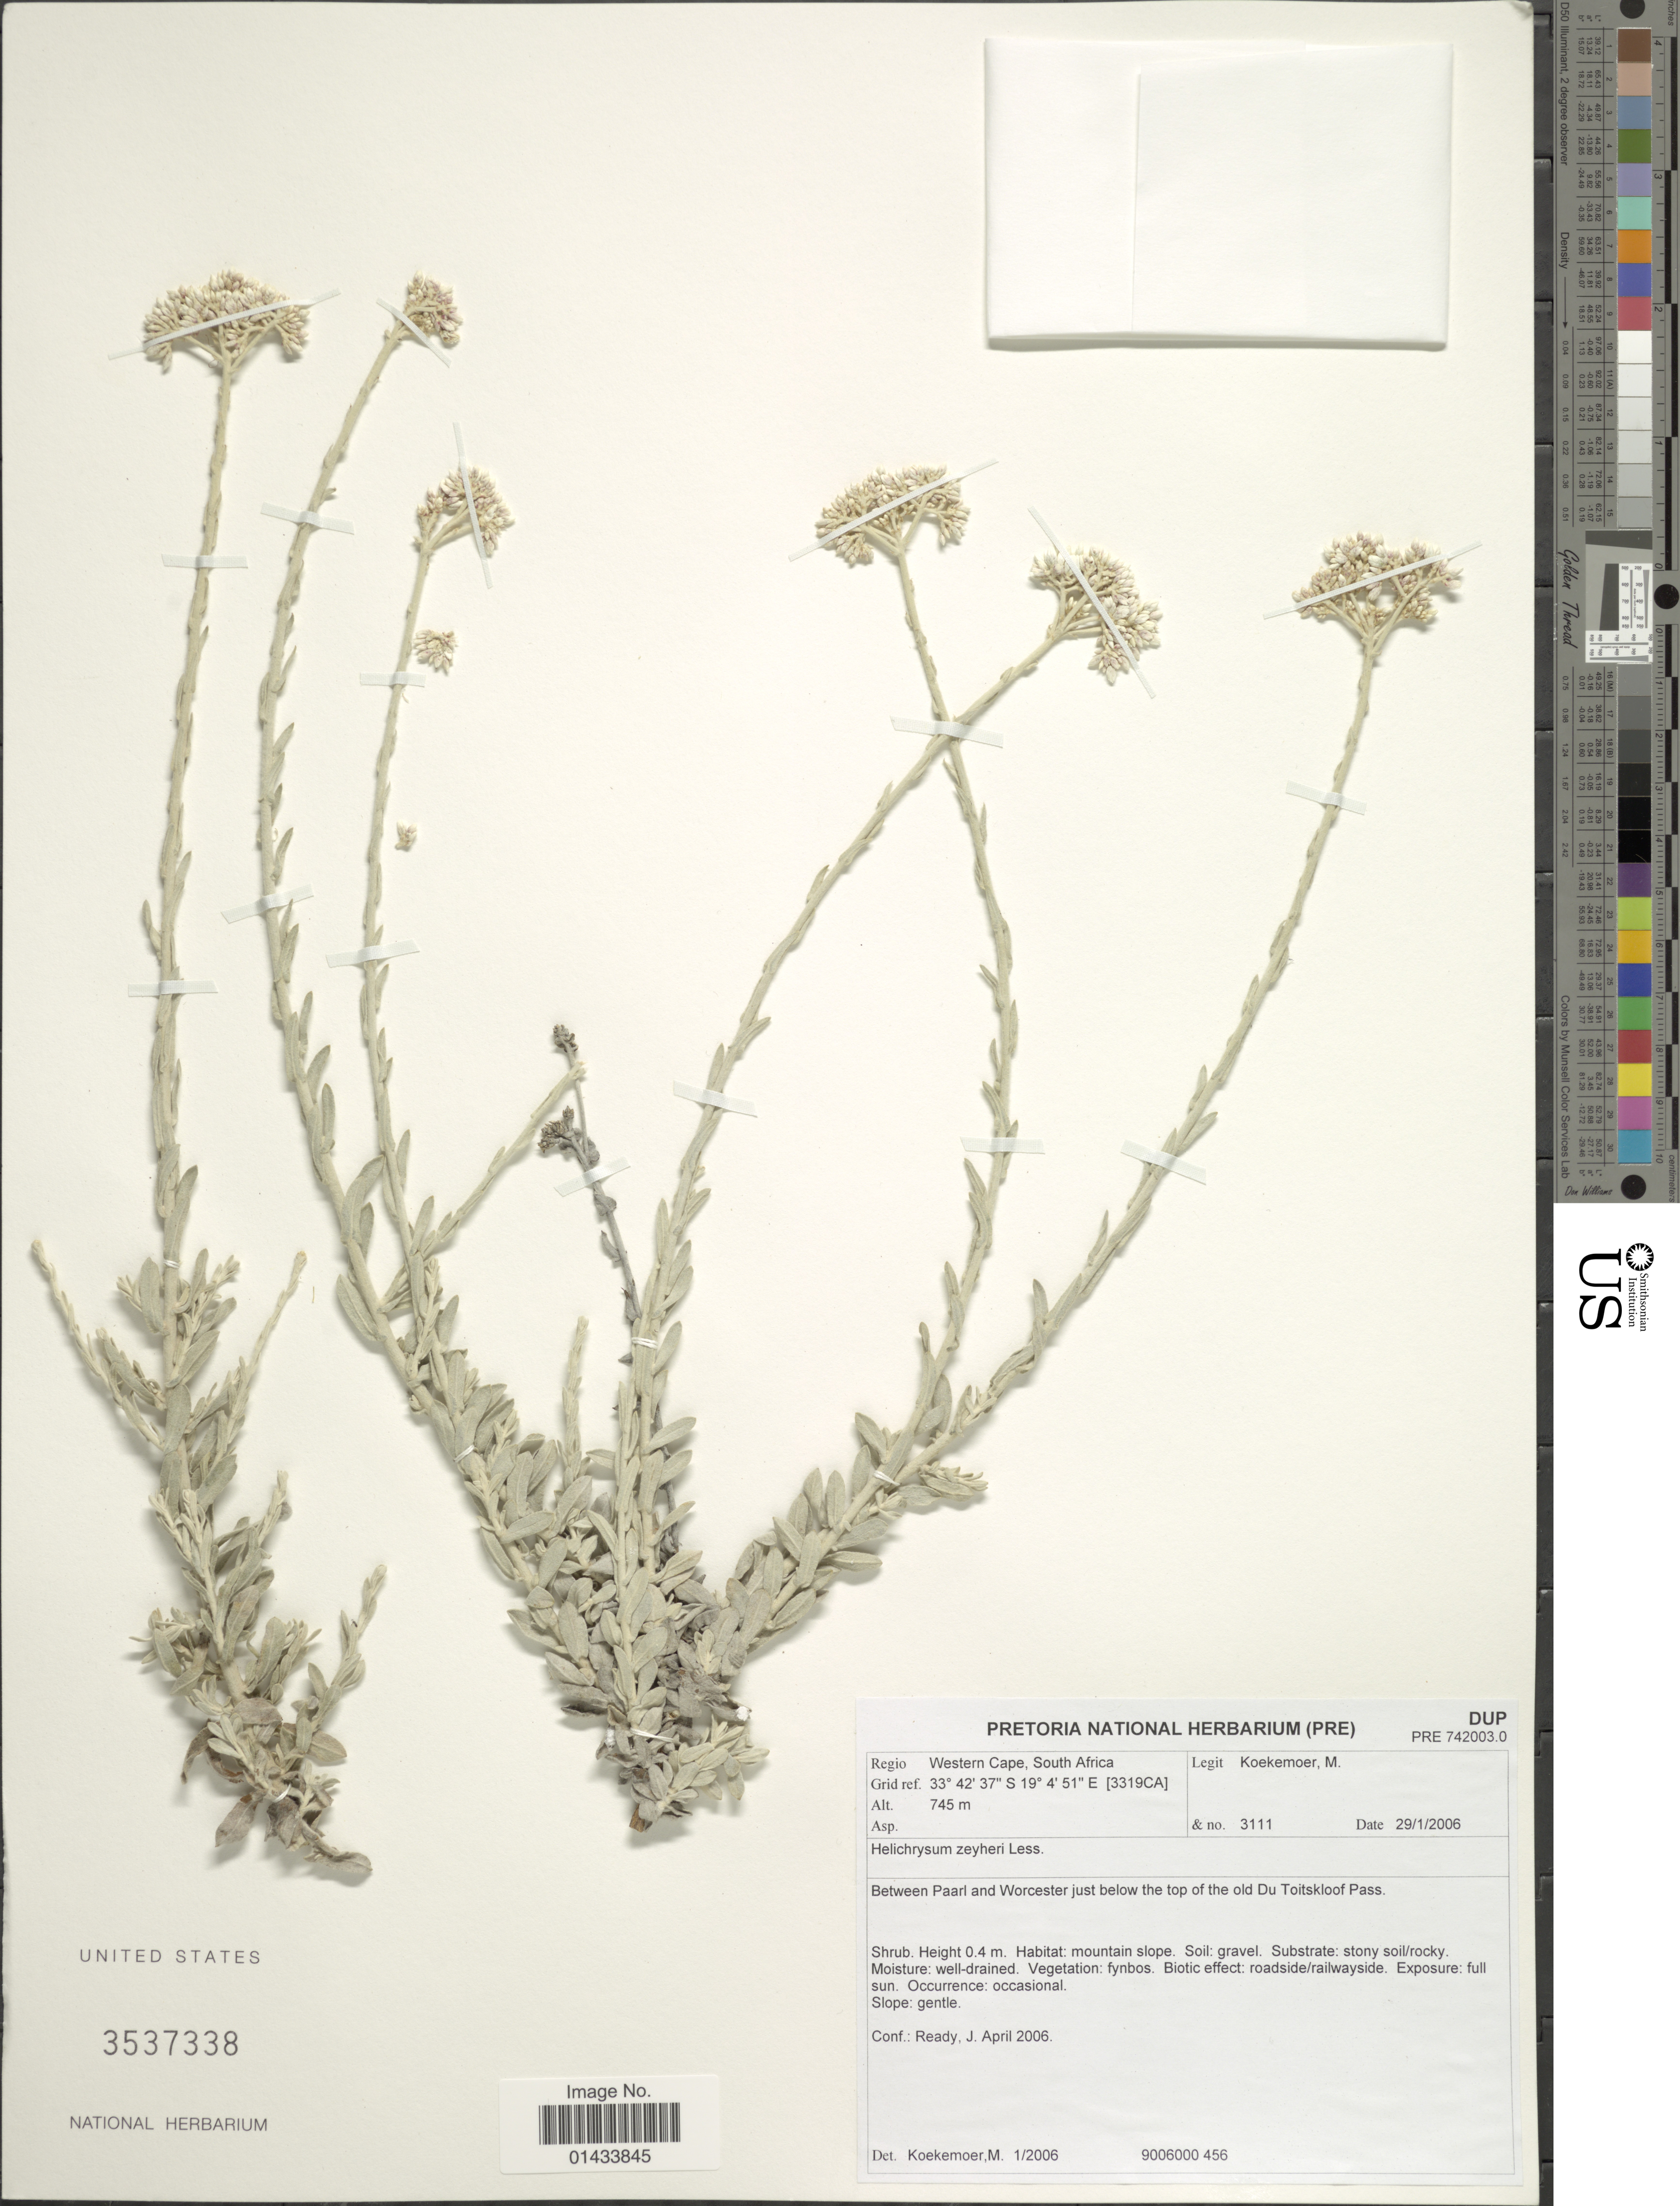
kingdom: Plantae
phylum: Tracheophyta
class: Magnoliopsida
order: Asterales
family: Asteraceae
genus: Helichrysum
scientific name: Helichrysum zeyheri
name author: Less.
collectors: M. Koekemoer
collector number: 3111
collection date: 2006-01-29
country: South Africa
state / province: Western Cape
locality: Regio Western Cape, Grid ref. [3319CA], Between Paarl and Worcester just below the top of the old Du Toitskloof Pass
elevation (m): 745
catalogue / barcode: US 3537338